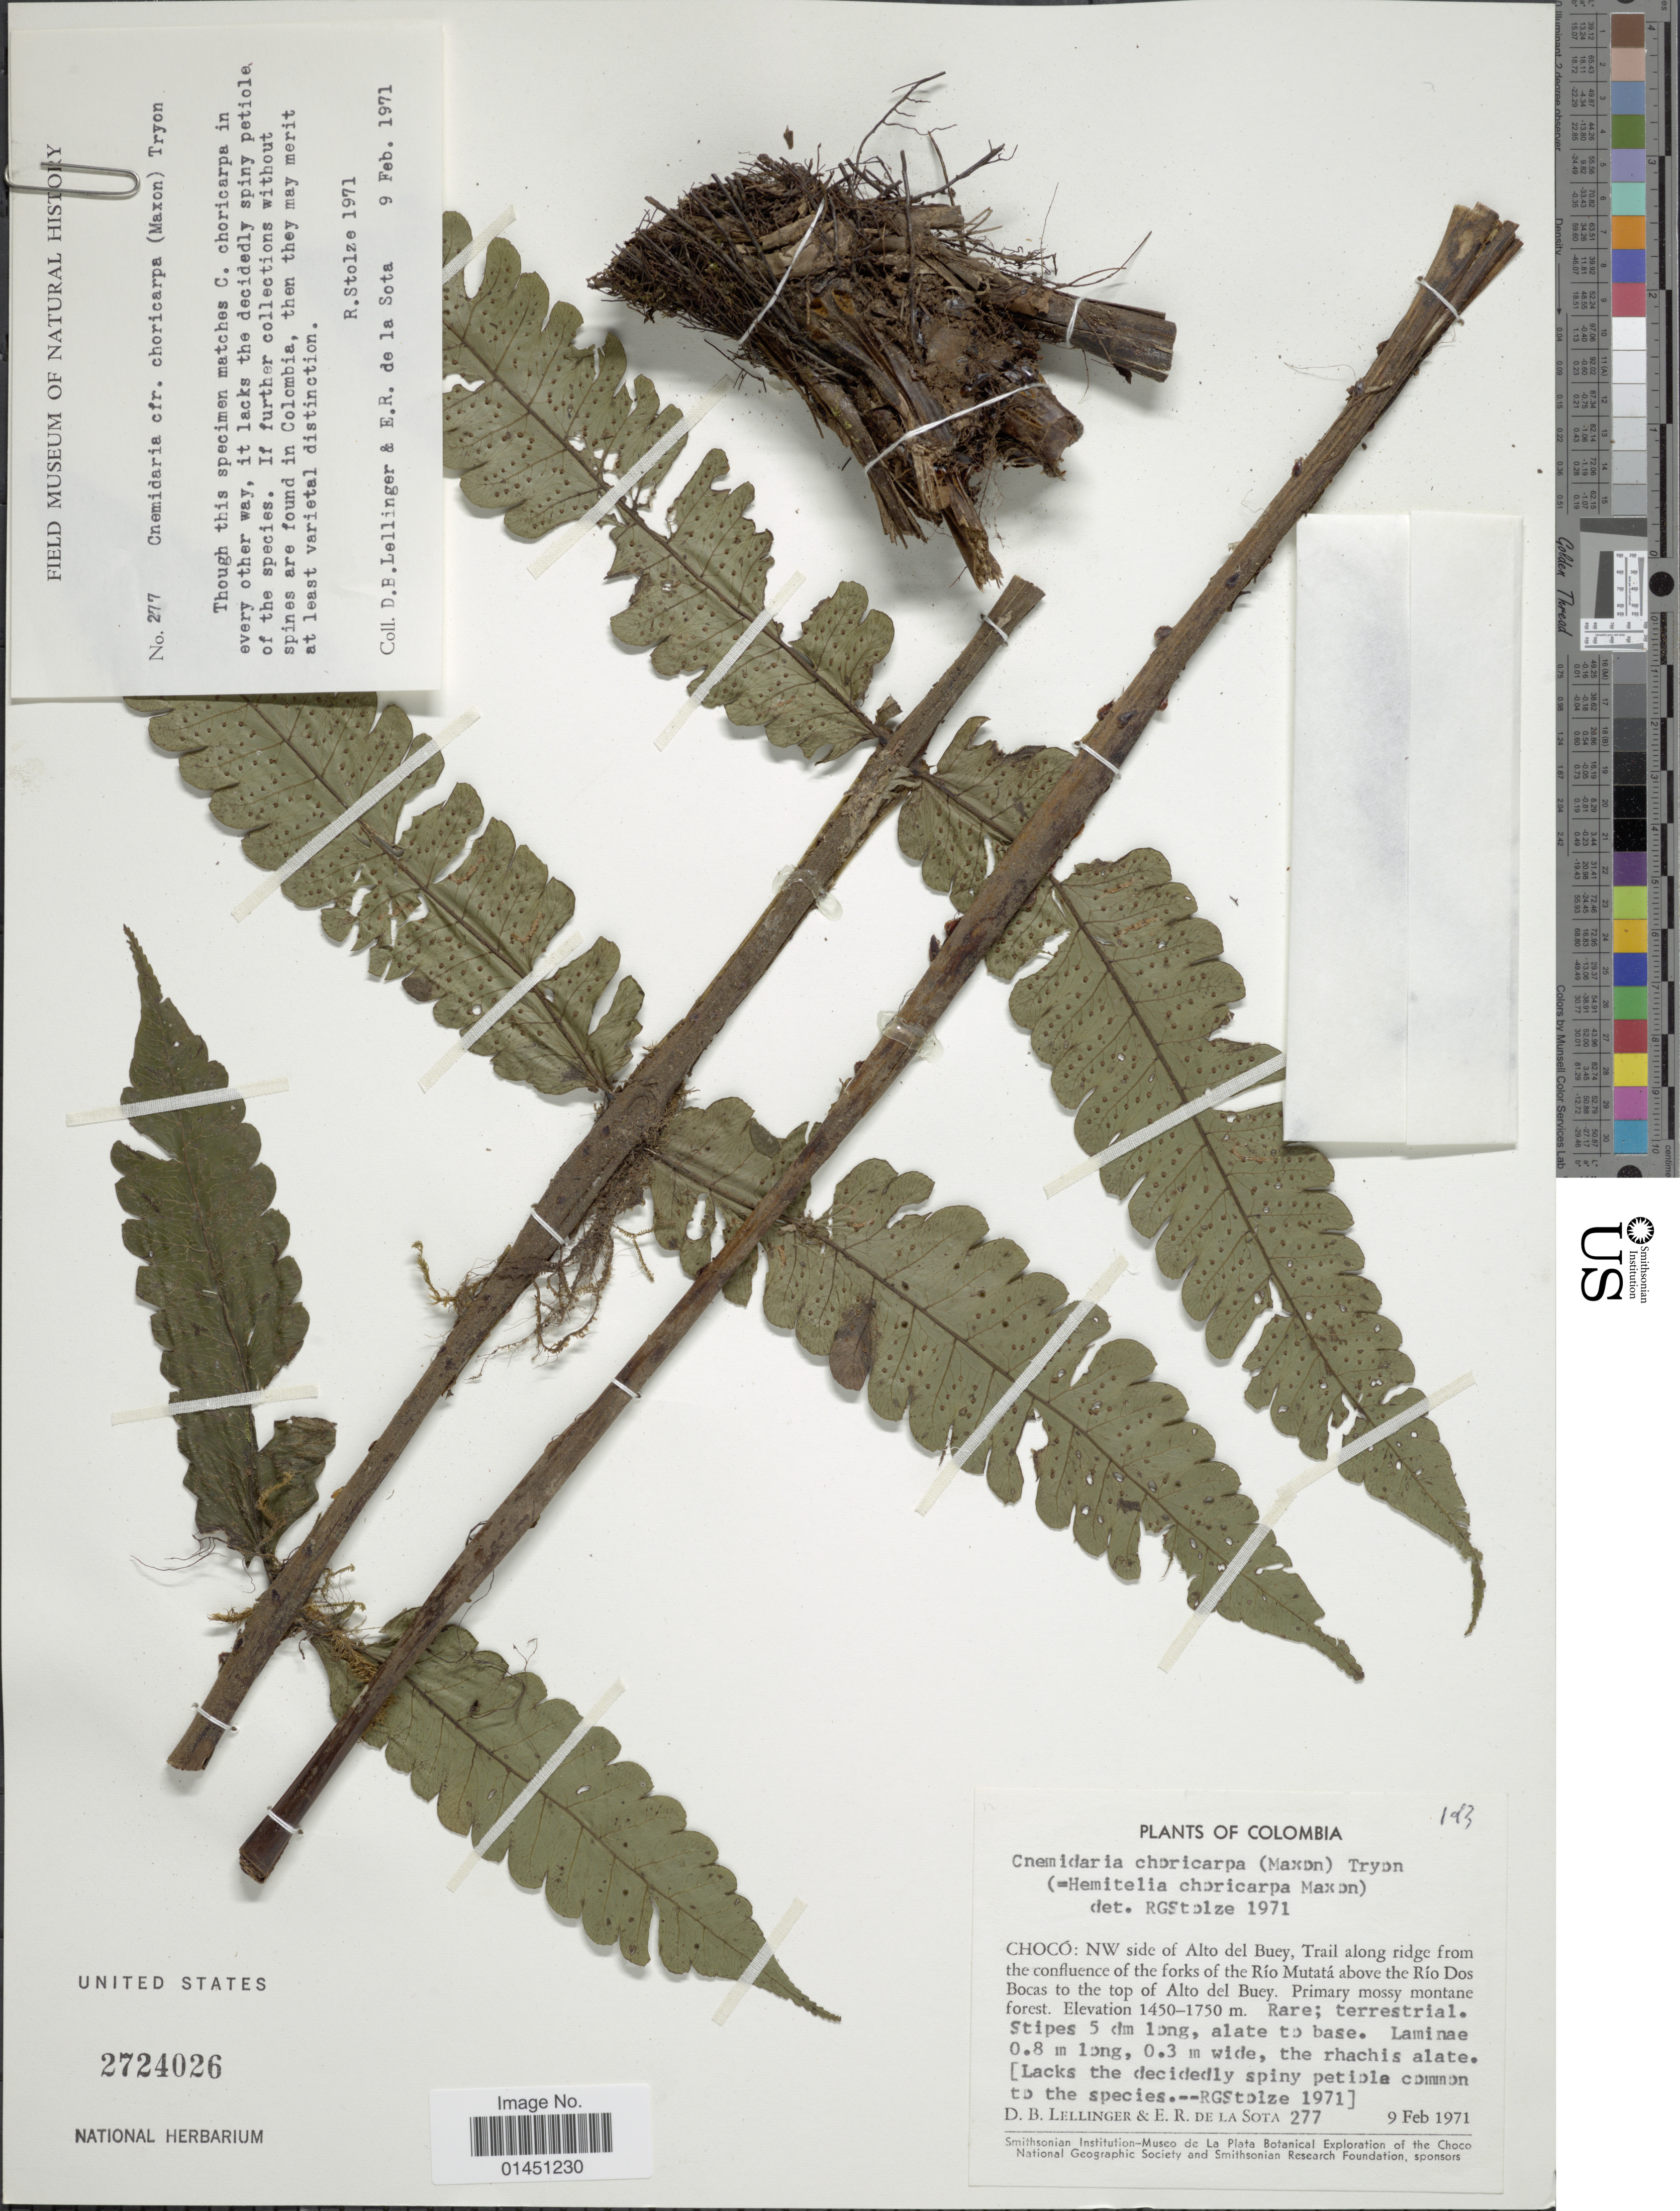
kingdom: Plantae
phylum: Tracheophyta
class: Polypodiopsida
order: Cyatheales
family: Cyatheaceae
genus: Cyathea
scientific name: Cyathea choricarpa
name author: (Maxon) Domin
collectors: D. B. Lellinger & E. R. de la Sota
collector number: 277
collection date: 1971-02-09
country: Colombia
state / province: Chocó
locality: NW side of Alto del Buey, Trail along ridge from the confluence of the forks of the Rio Mutata above the Rio Dos Bocas to the top of Alto del Buey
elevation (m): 1450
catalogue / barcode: US 2724026